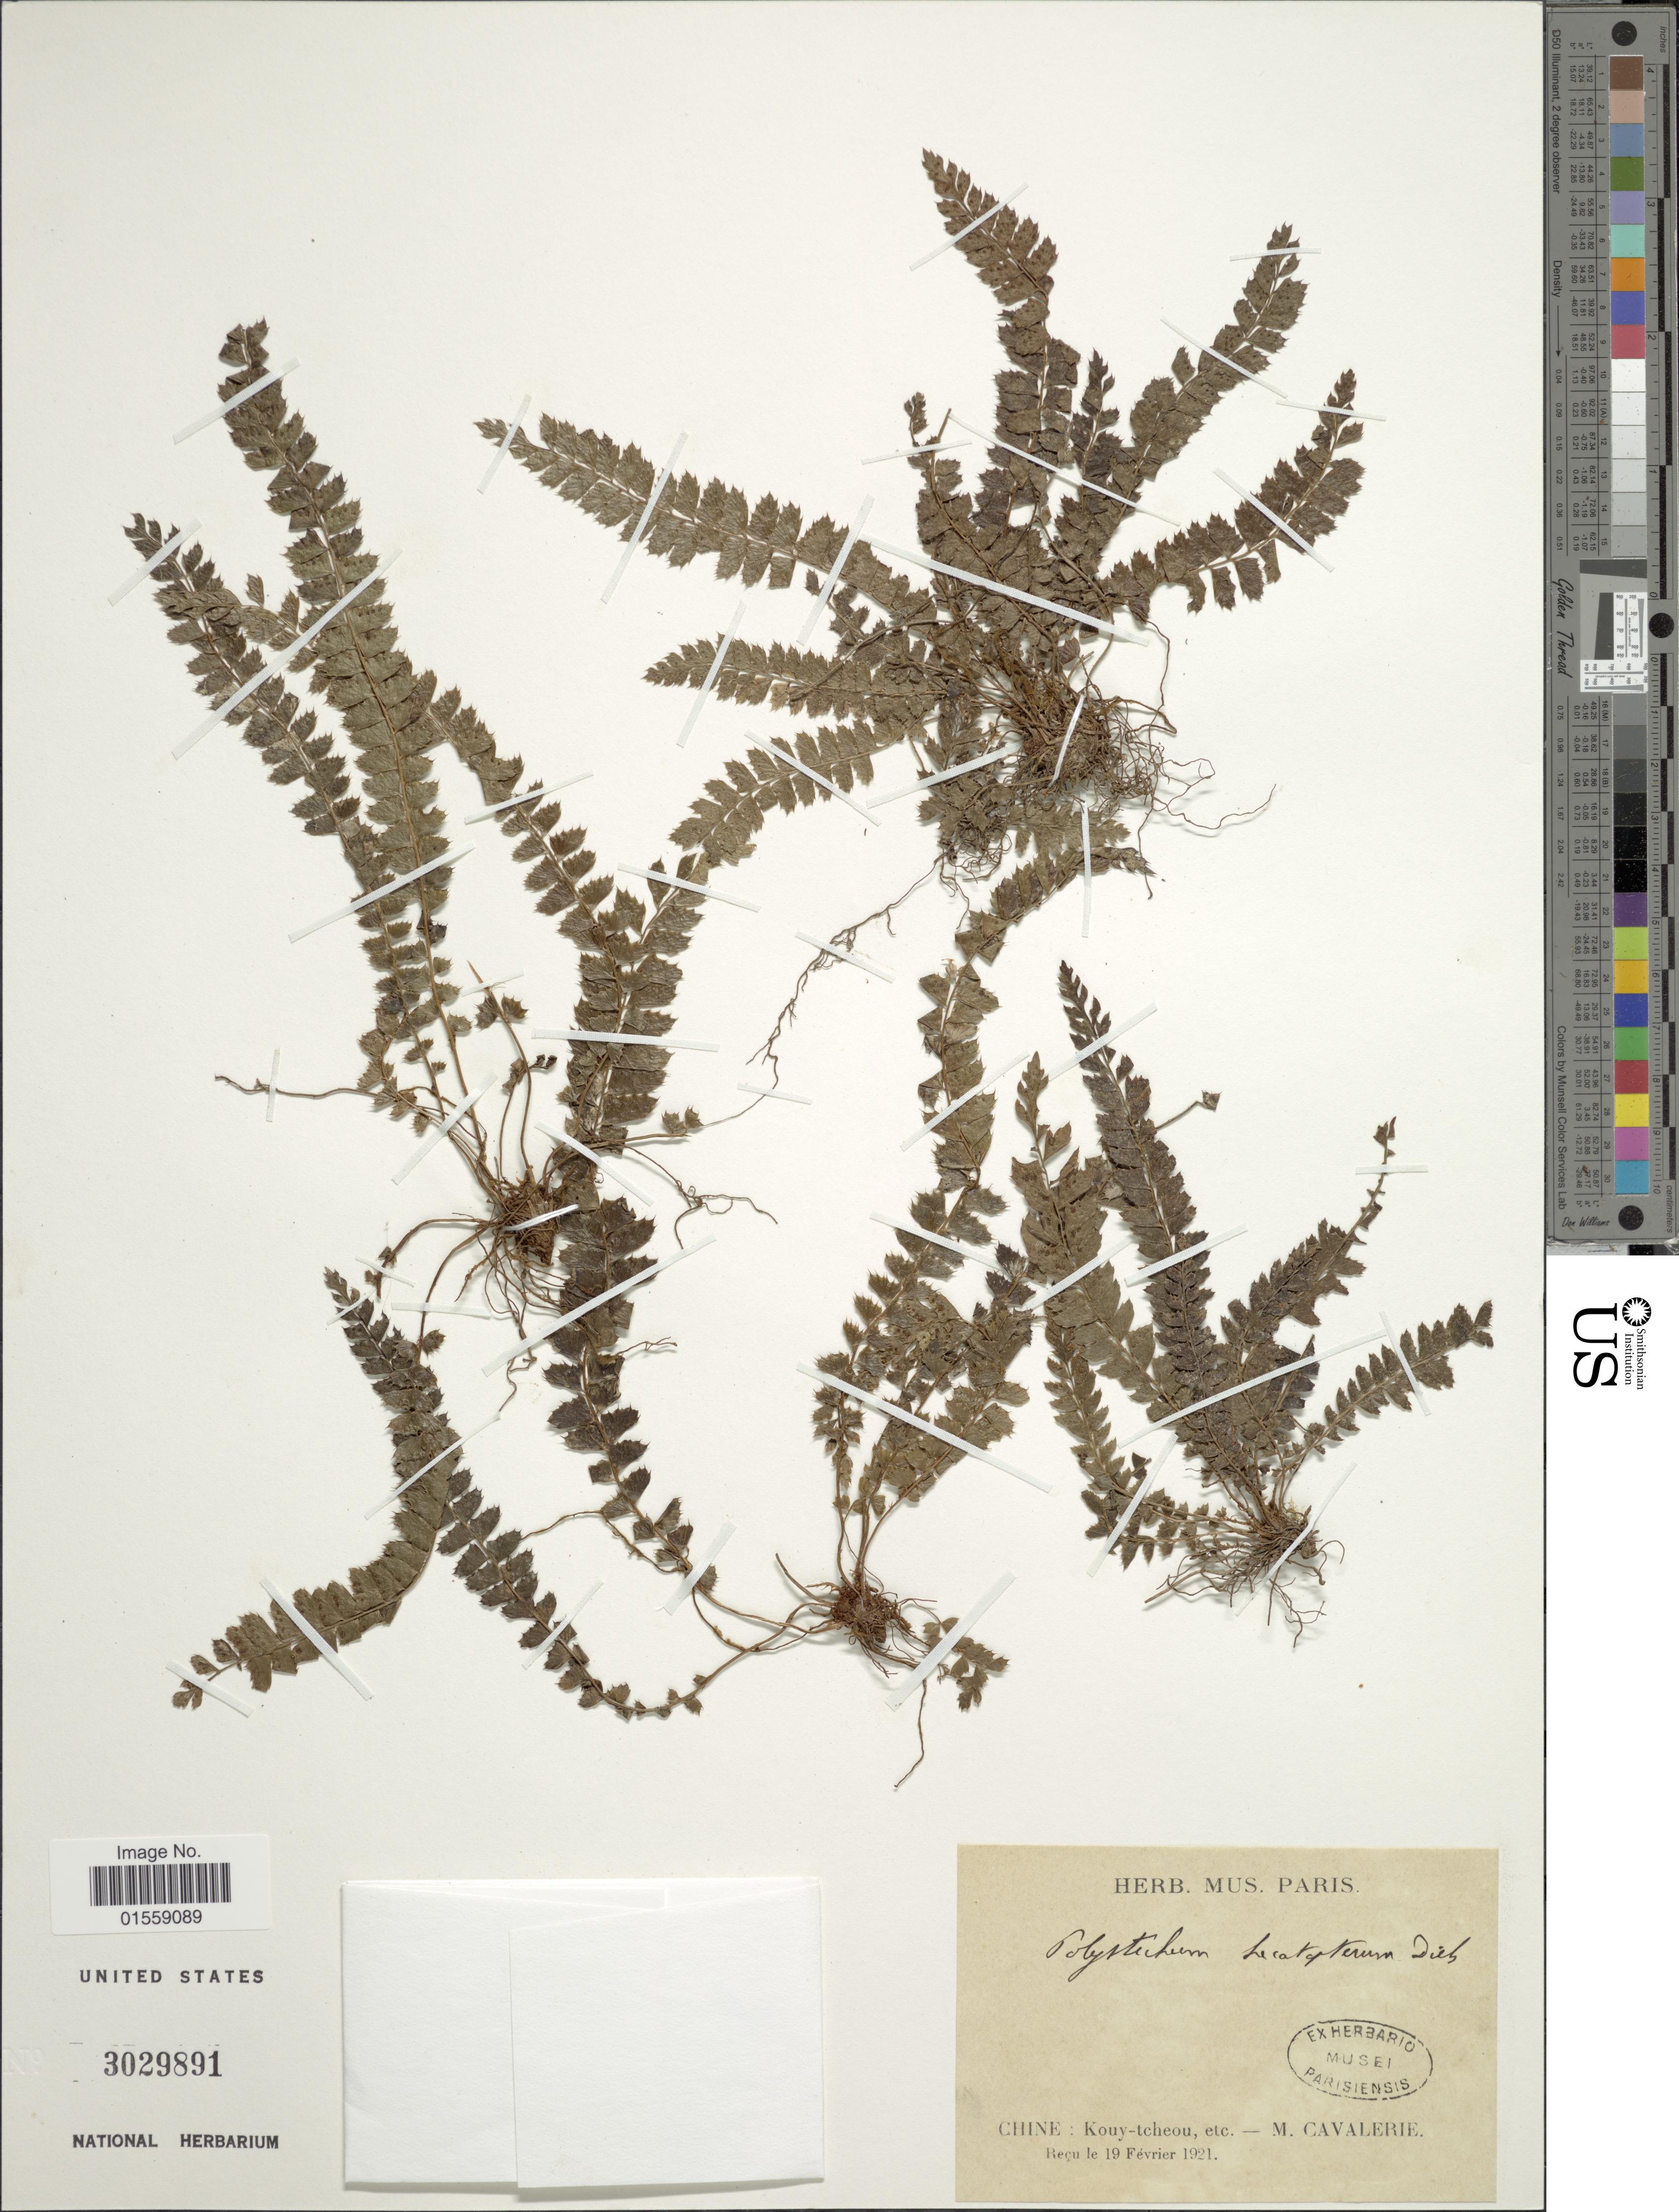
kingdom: Plantae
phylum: Tracheophyta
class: Polypodiopsida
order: Polypodiales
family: Dryopteridaceae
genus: Polystichum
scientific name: Polystichum hecatopterum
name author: Diels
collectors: M. Cavalerie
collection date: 1921-02-19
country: China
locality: Kouy-tcheou.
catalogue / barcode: US 3029891